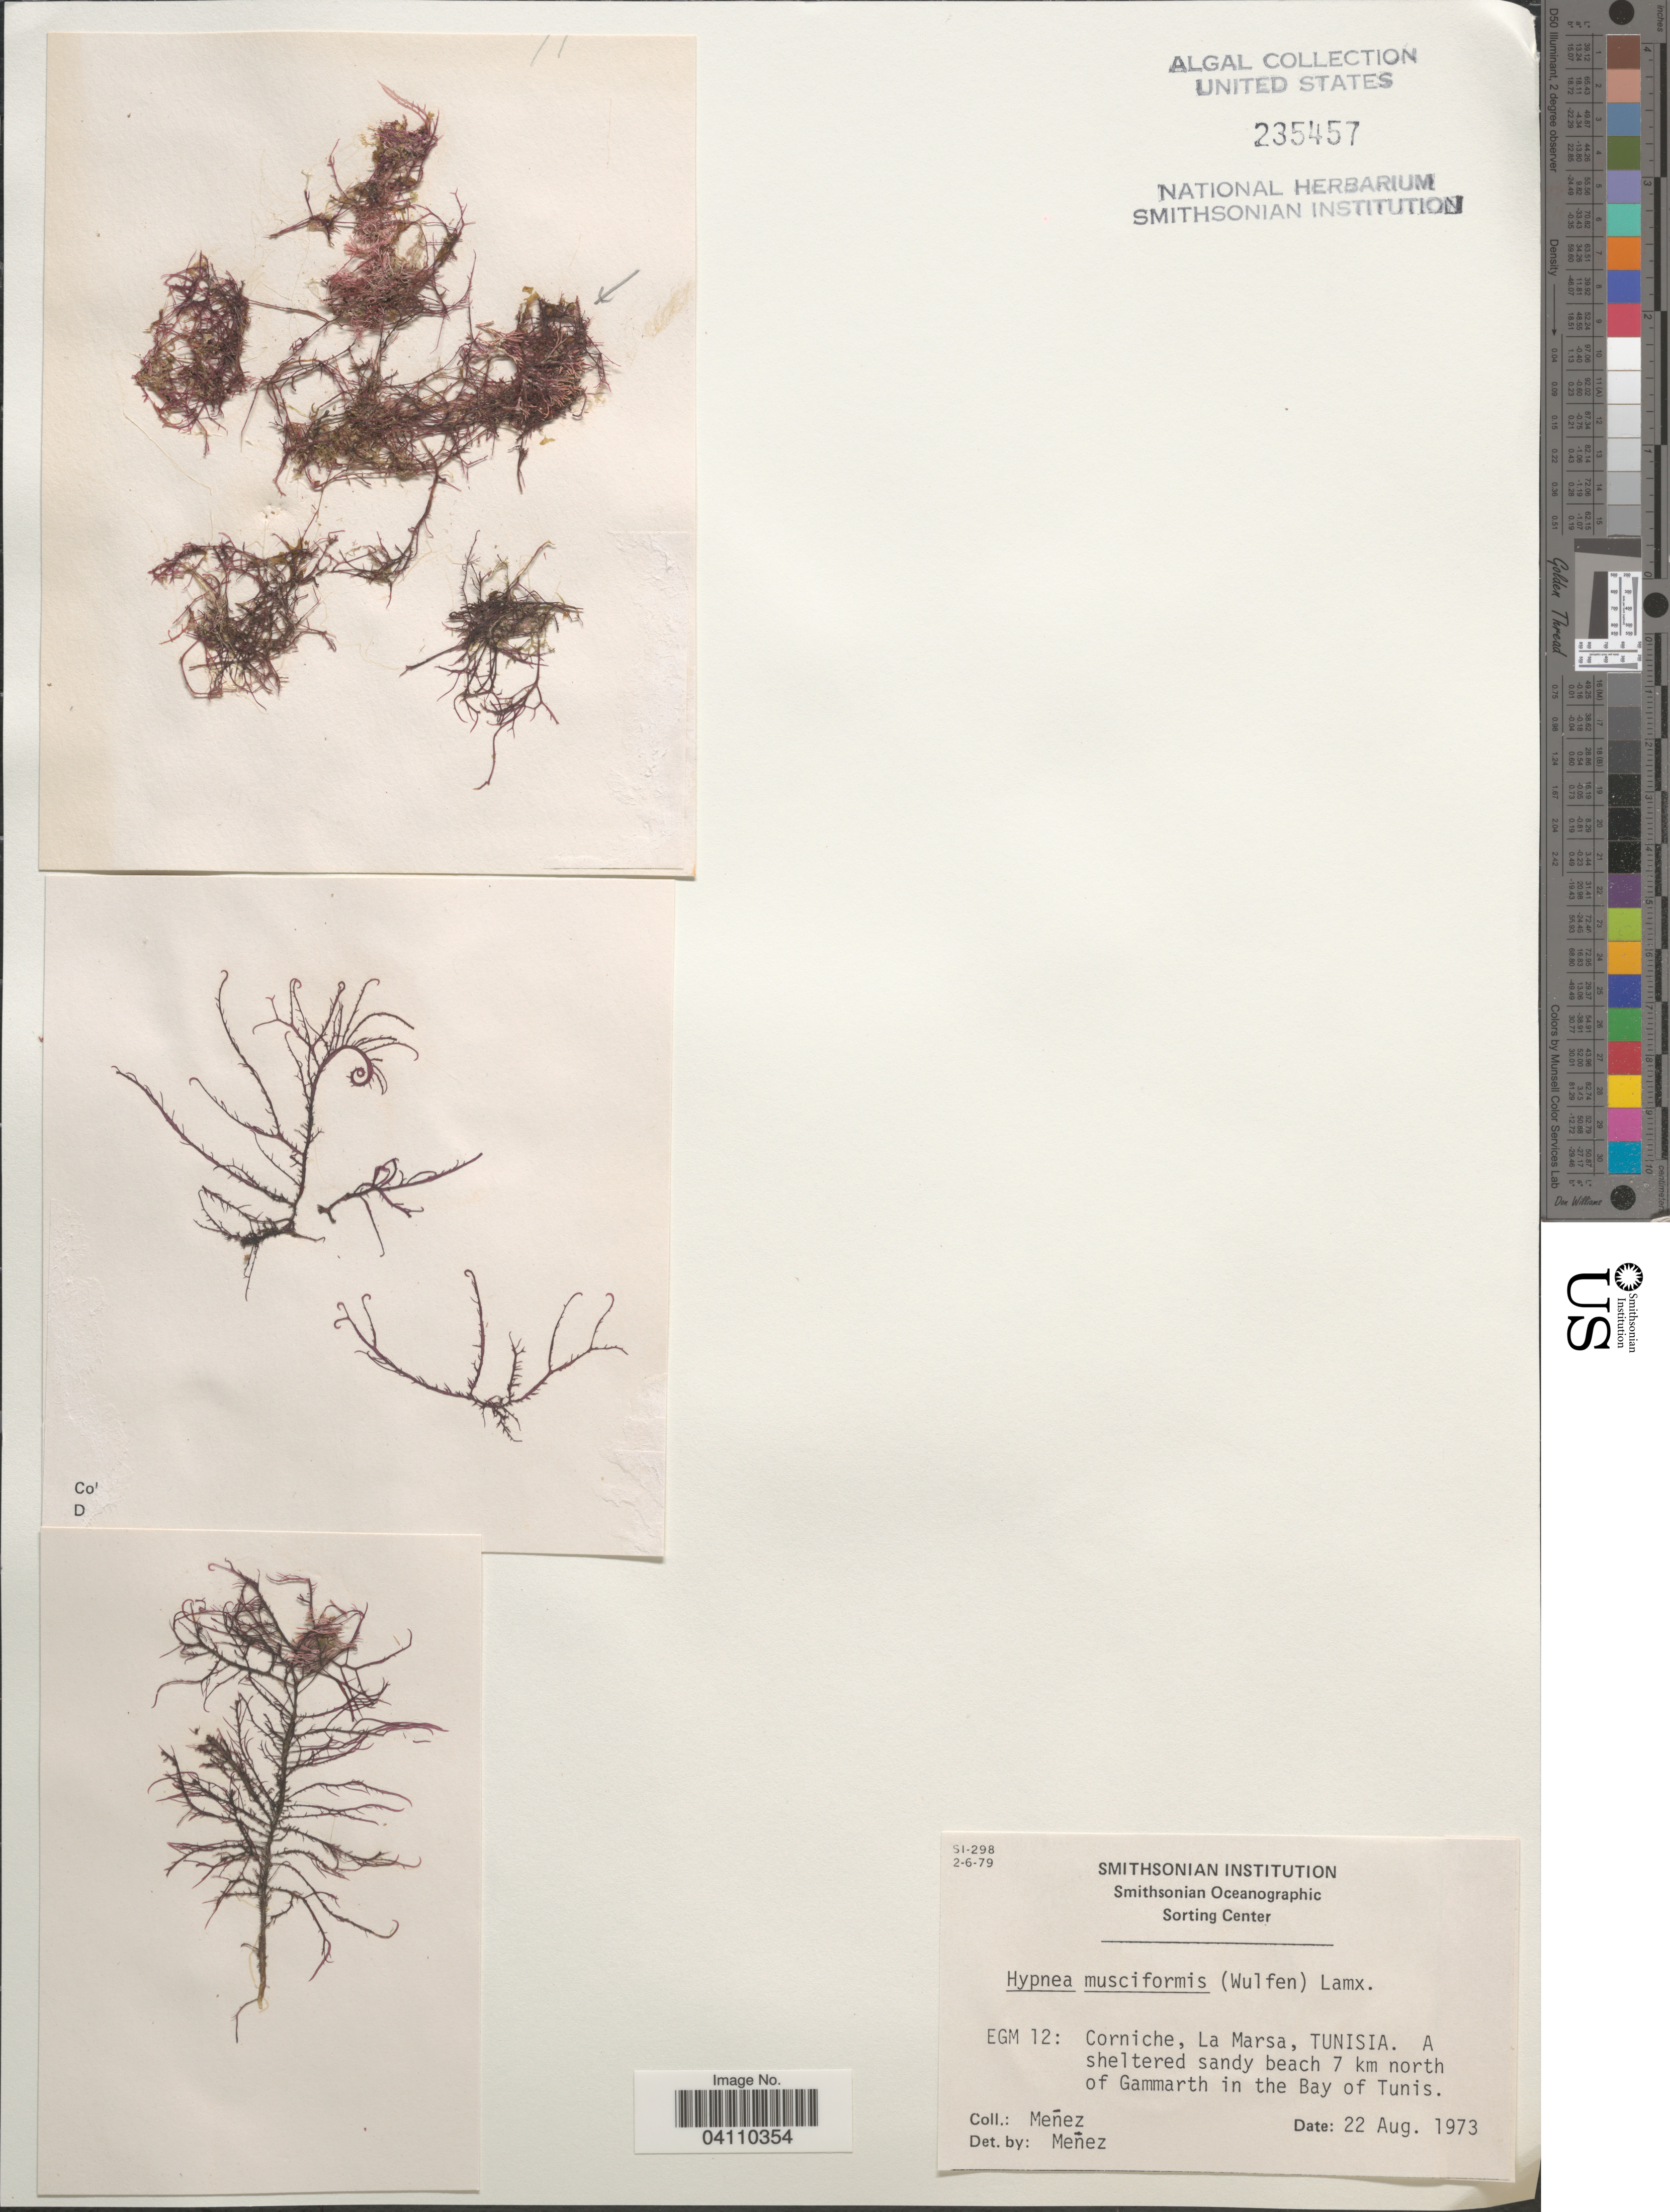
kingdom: Plantae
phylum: Rhodophyta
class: Florideophyceae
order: Gigartinales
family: Cystocloniaceae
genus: Hypnea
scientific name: Hypnea musciformis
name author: (Wulfen) J.V.Lamouroux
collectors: Menez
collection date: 1973-08-22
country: Tunisia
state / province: Tunis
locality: EGM 12: Corniche, La Marsa. Beach 7 km north of Gammarth in the Bay of Tunis.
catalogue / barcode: US 235457